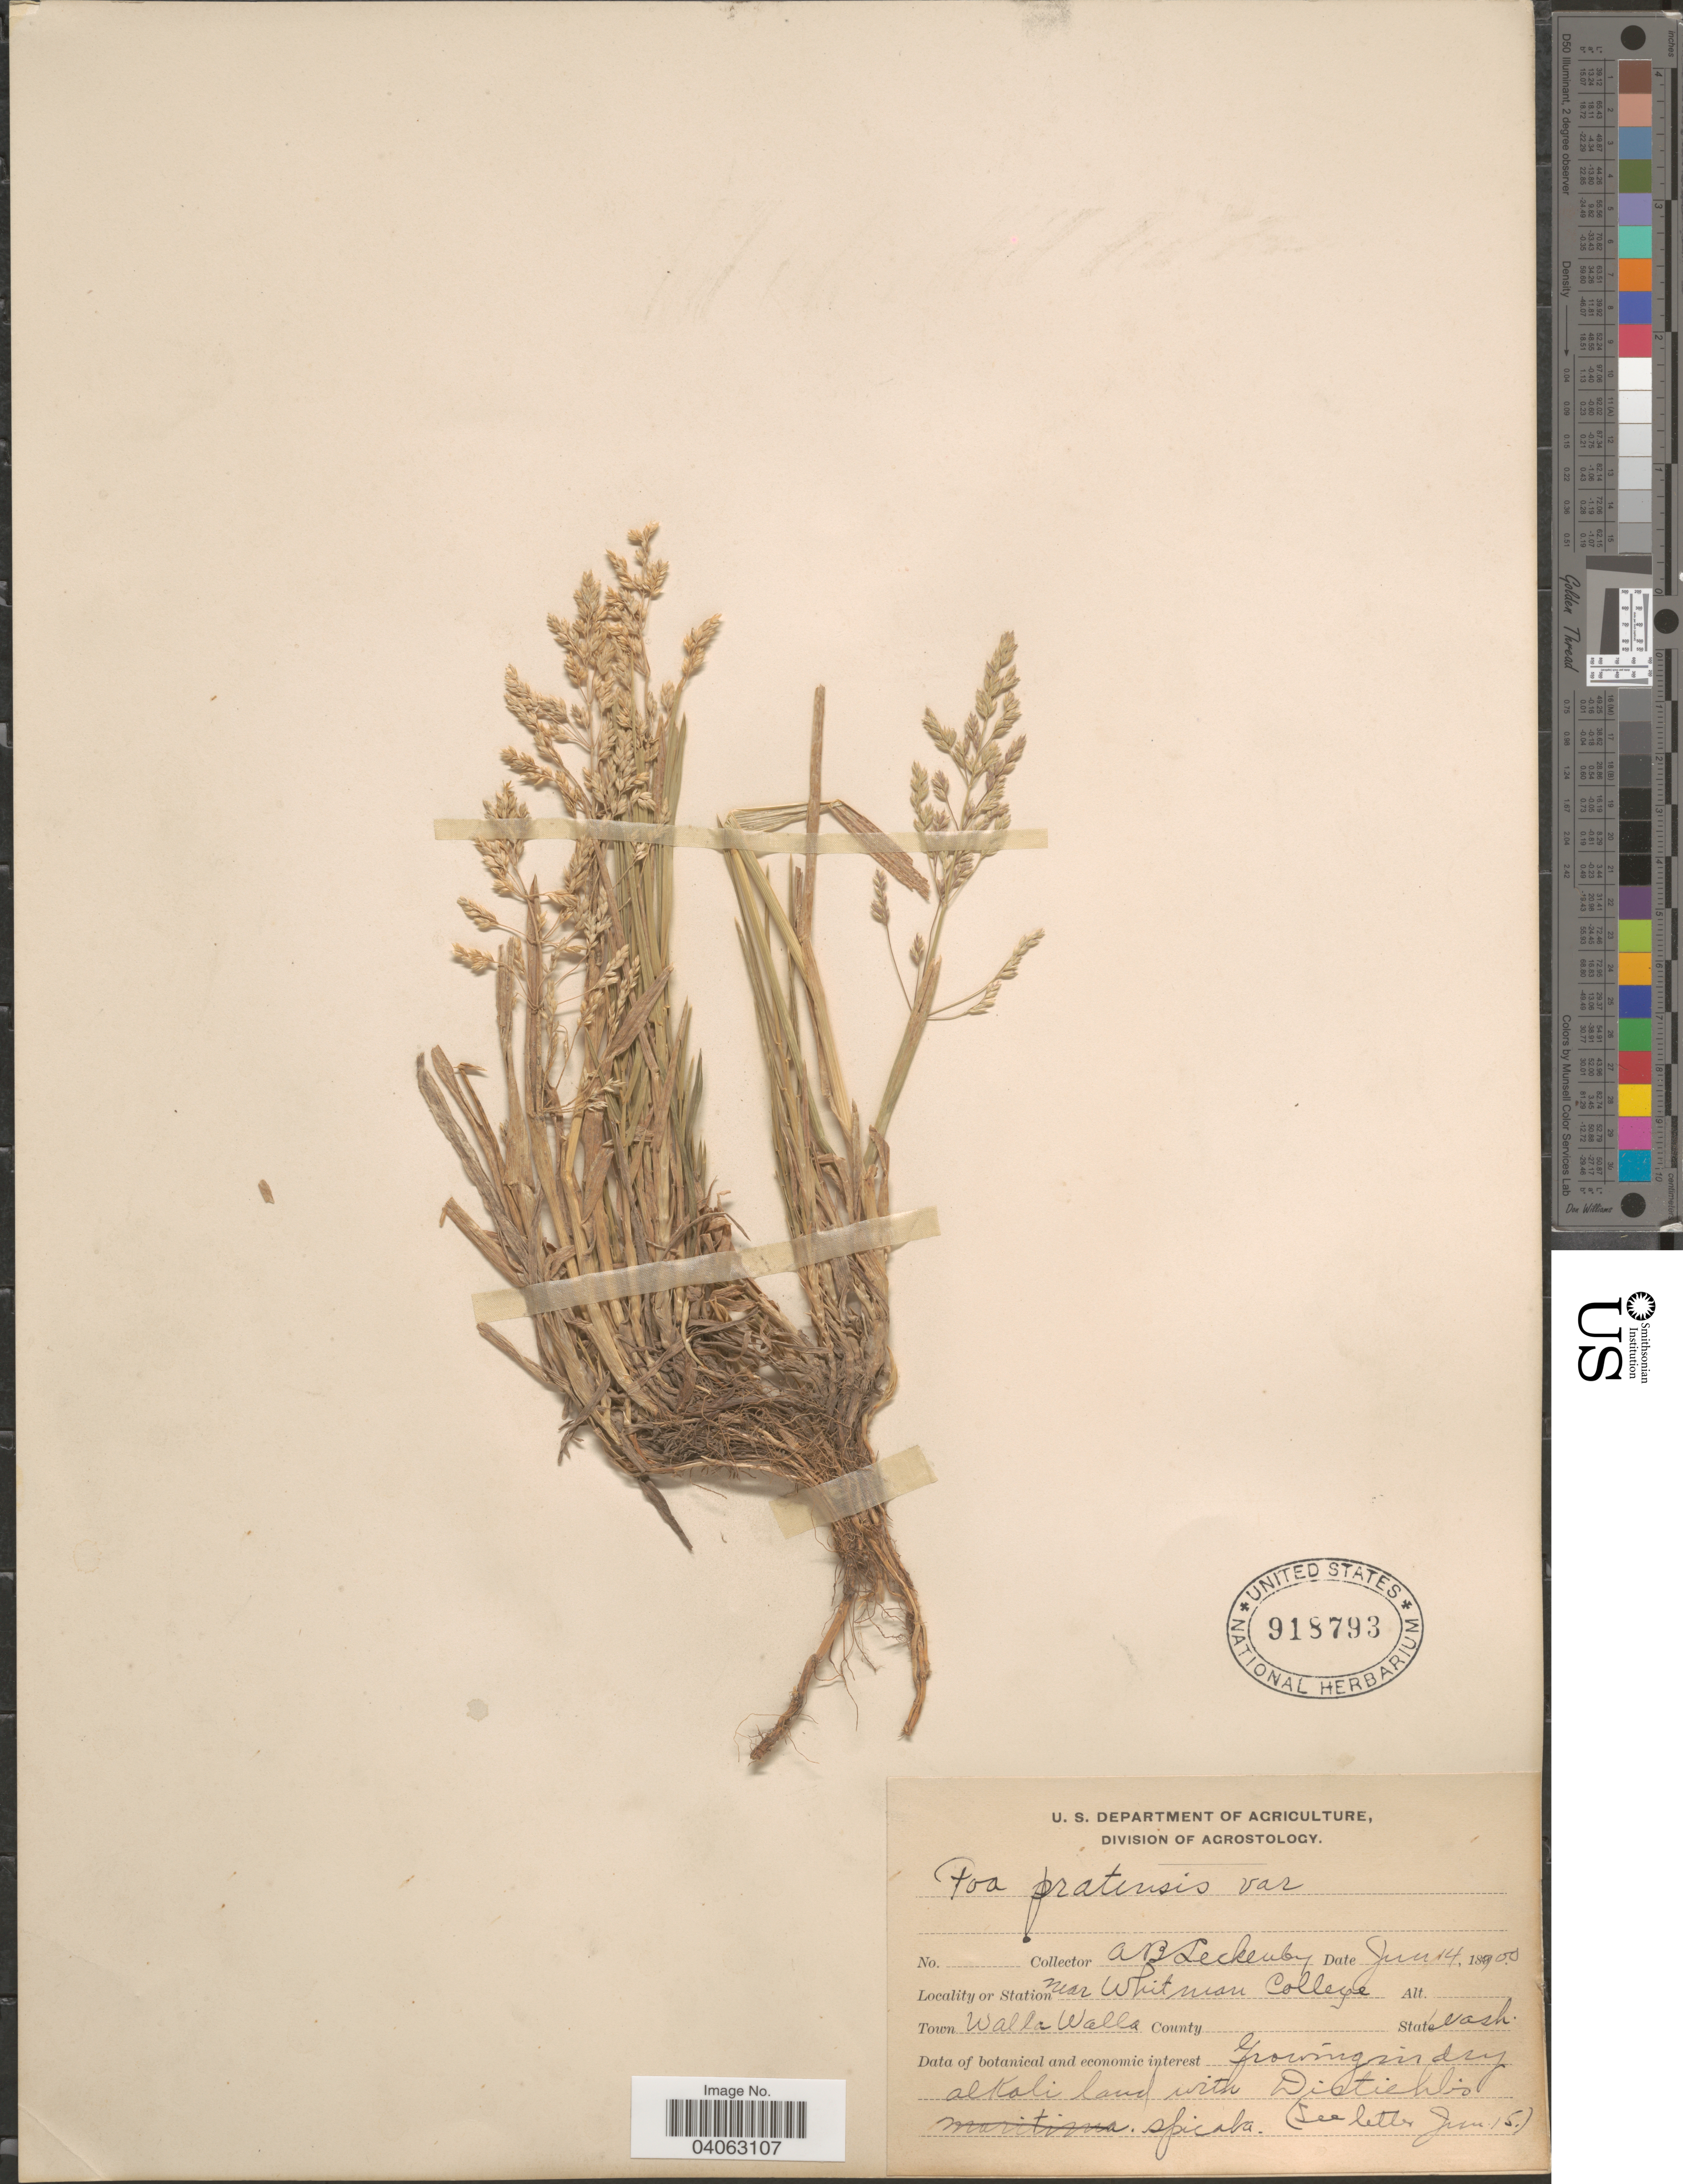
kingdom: Plantae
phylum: Tracheophyta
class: Liliopsida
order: Poales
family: Poaceae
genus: Poa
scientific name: Poa pratensis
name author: L.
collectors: A. Leckenby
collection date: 1900-06-14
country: United States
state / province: Washington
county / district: Walla Walla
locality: Near Whitman College. Town Walla Walla.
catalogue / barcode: US 918793